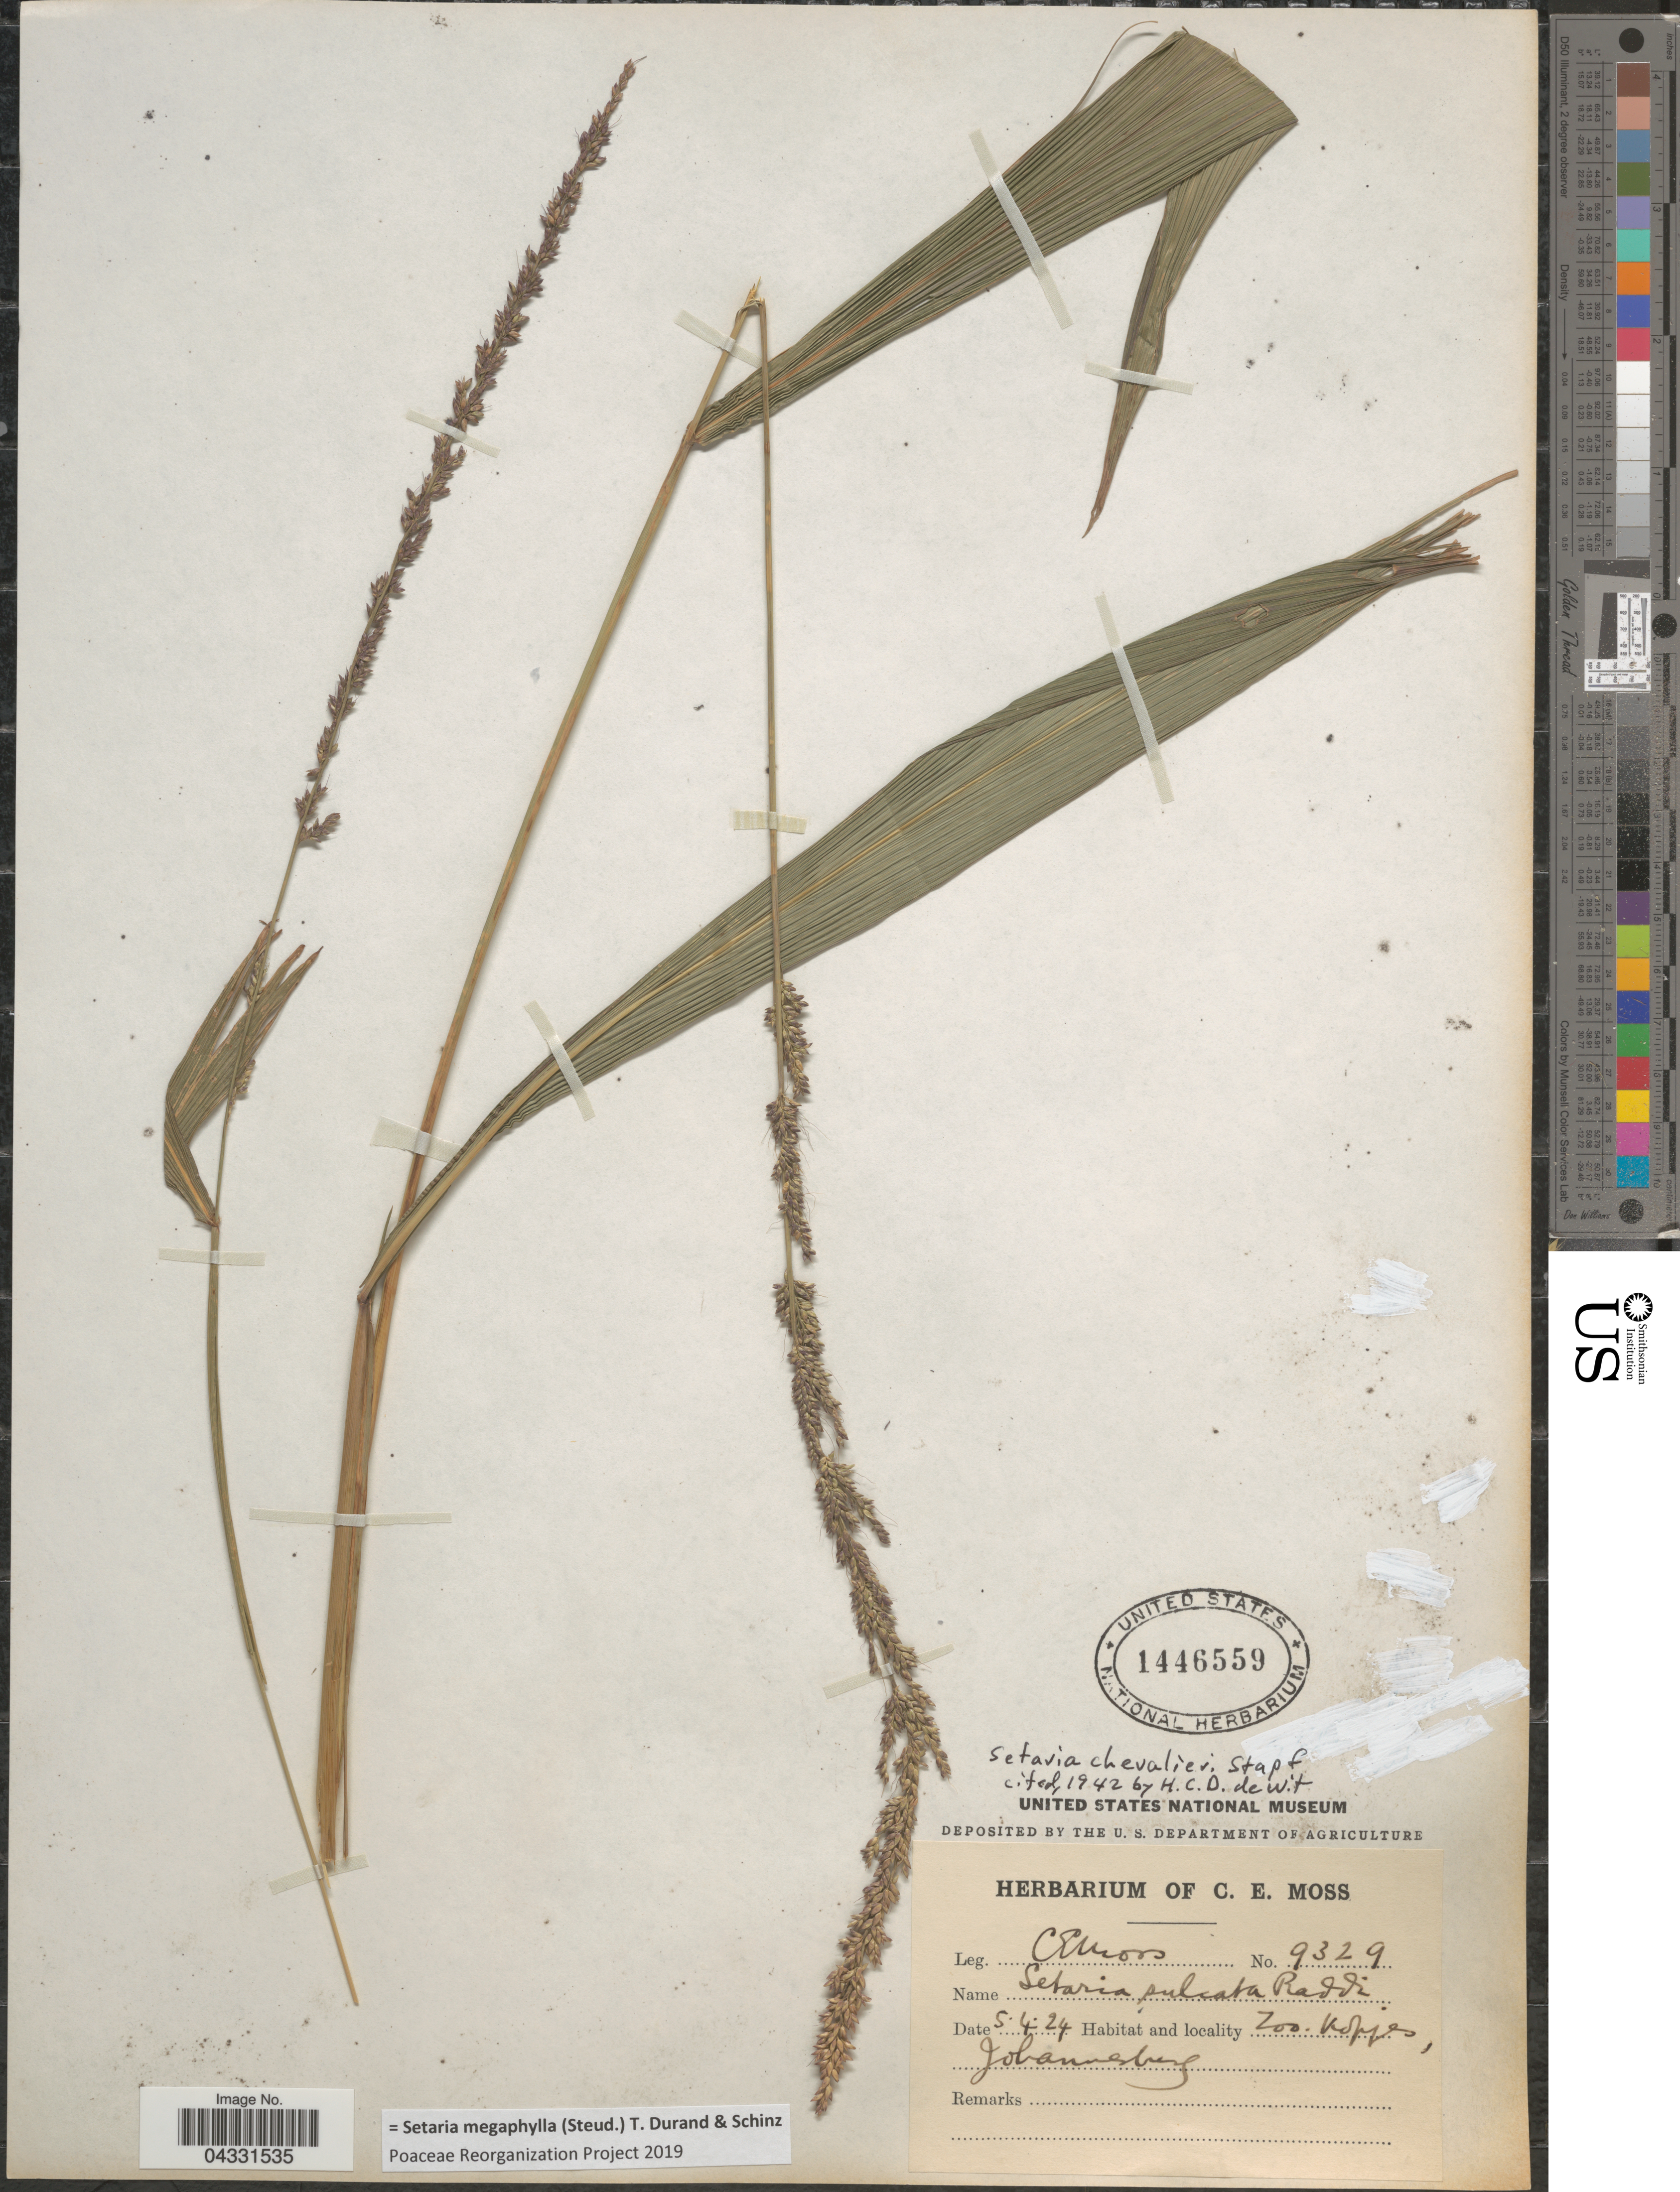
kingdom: Plantae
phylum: Tracheophyta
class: Liliopsida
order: Poales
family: Poaceae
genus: Setaria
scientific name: Setaria megaphylla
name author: (Steud.) Durieu & Schinz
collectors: C. E. Moss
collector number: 9329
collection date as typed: Transcribed d/m/y: 5/4/24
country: South Africa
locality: Zoo. Kopjes, Johannesburg.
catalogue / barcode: US 1446559